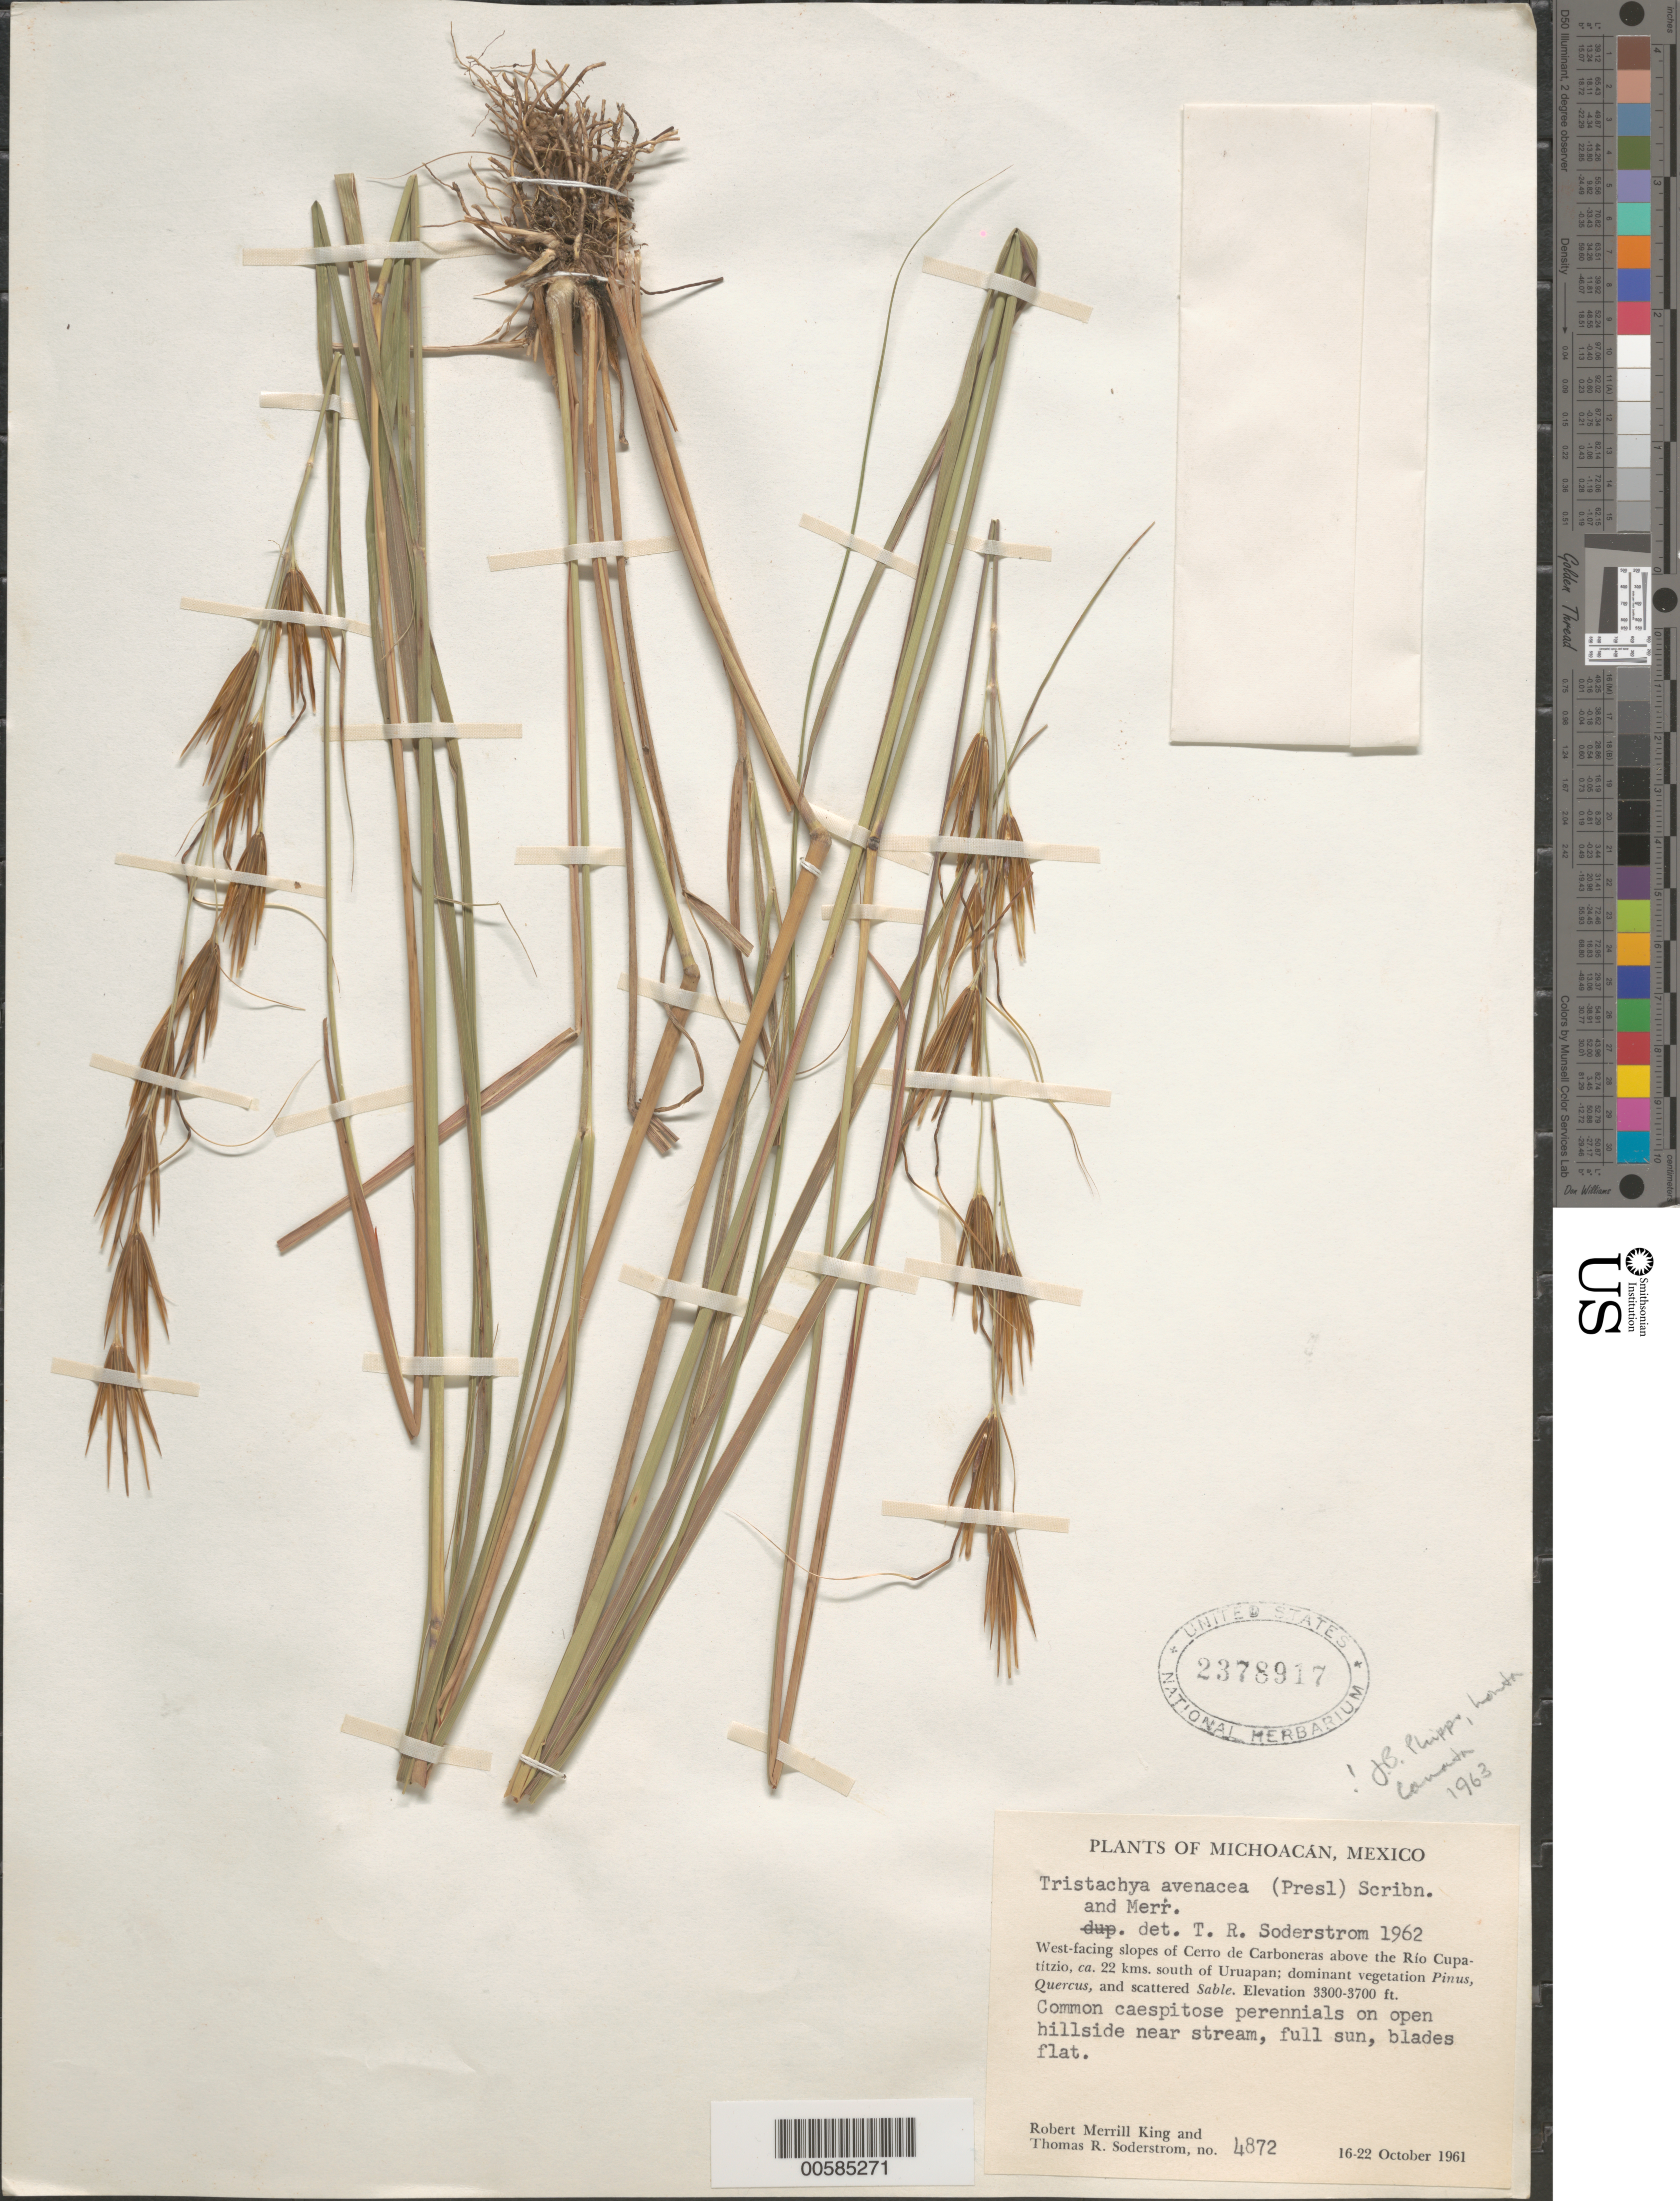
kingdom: Plantae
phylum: Tracheophyta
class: Liliopsida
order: Poales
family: Poaceae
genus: Tristachya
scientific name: Tristachya avenacea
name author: Scribn. & Merr.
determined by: Soderstrom, T. R.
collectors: R. M. King & T. R. Soderstrom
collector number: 4872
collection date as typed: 16 Oct 1961 to 22 Oct 1961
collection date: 1961-10-16/1961-10-22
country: Mexico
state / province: Michoacán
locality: W-facing slopes of Cerro de Carboneras above the Rio Cupatitzio, ca 22 km S of Uruapan.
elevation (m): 1006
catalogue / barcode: US 2378917